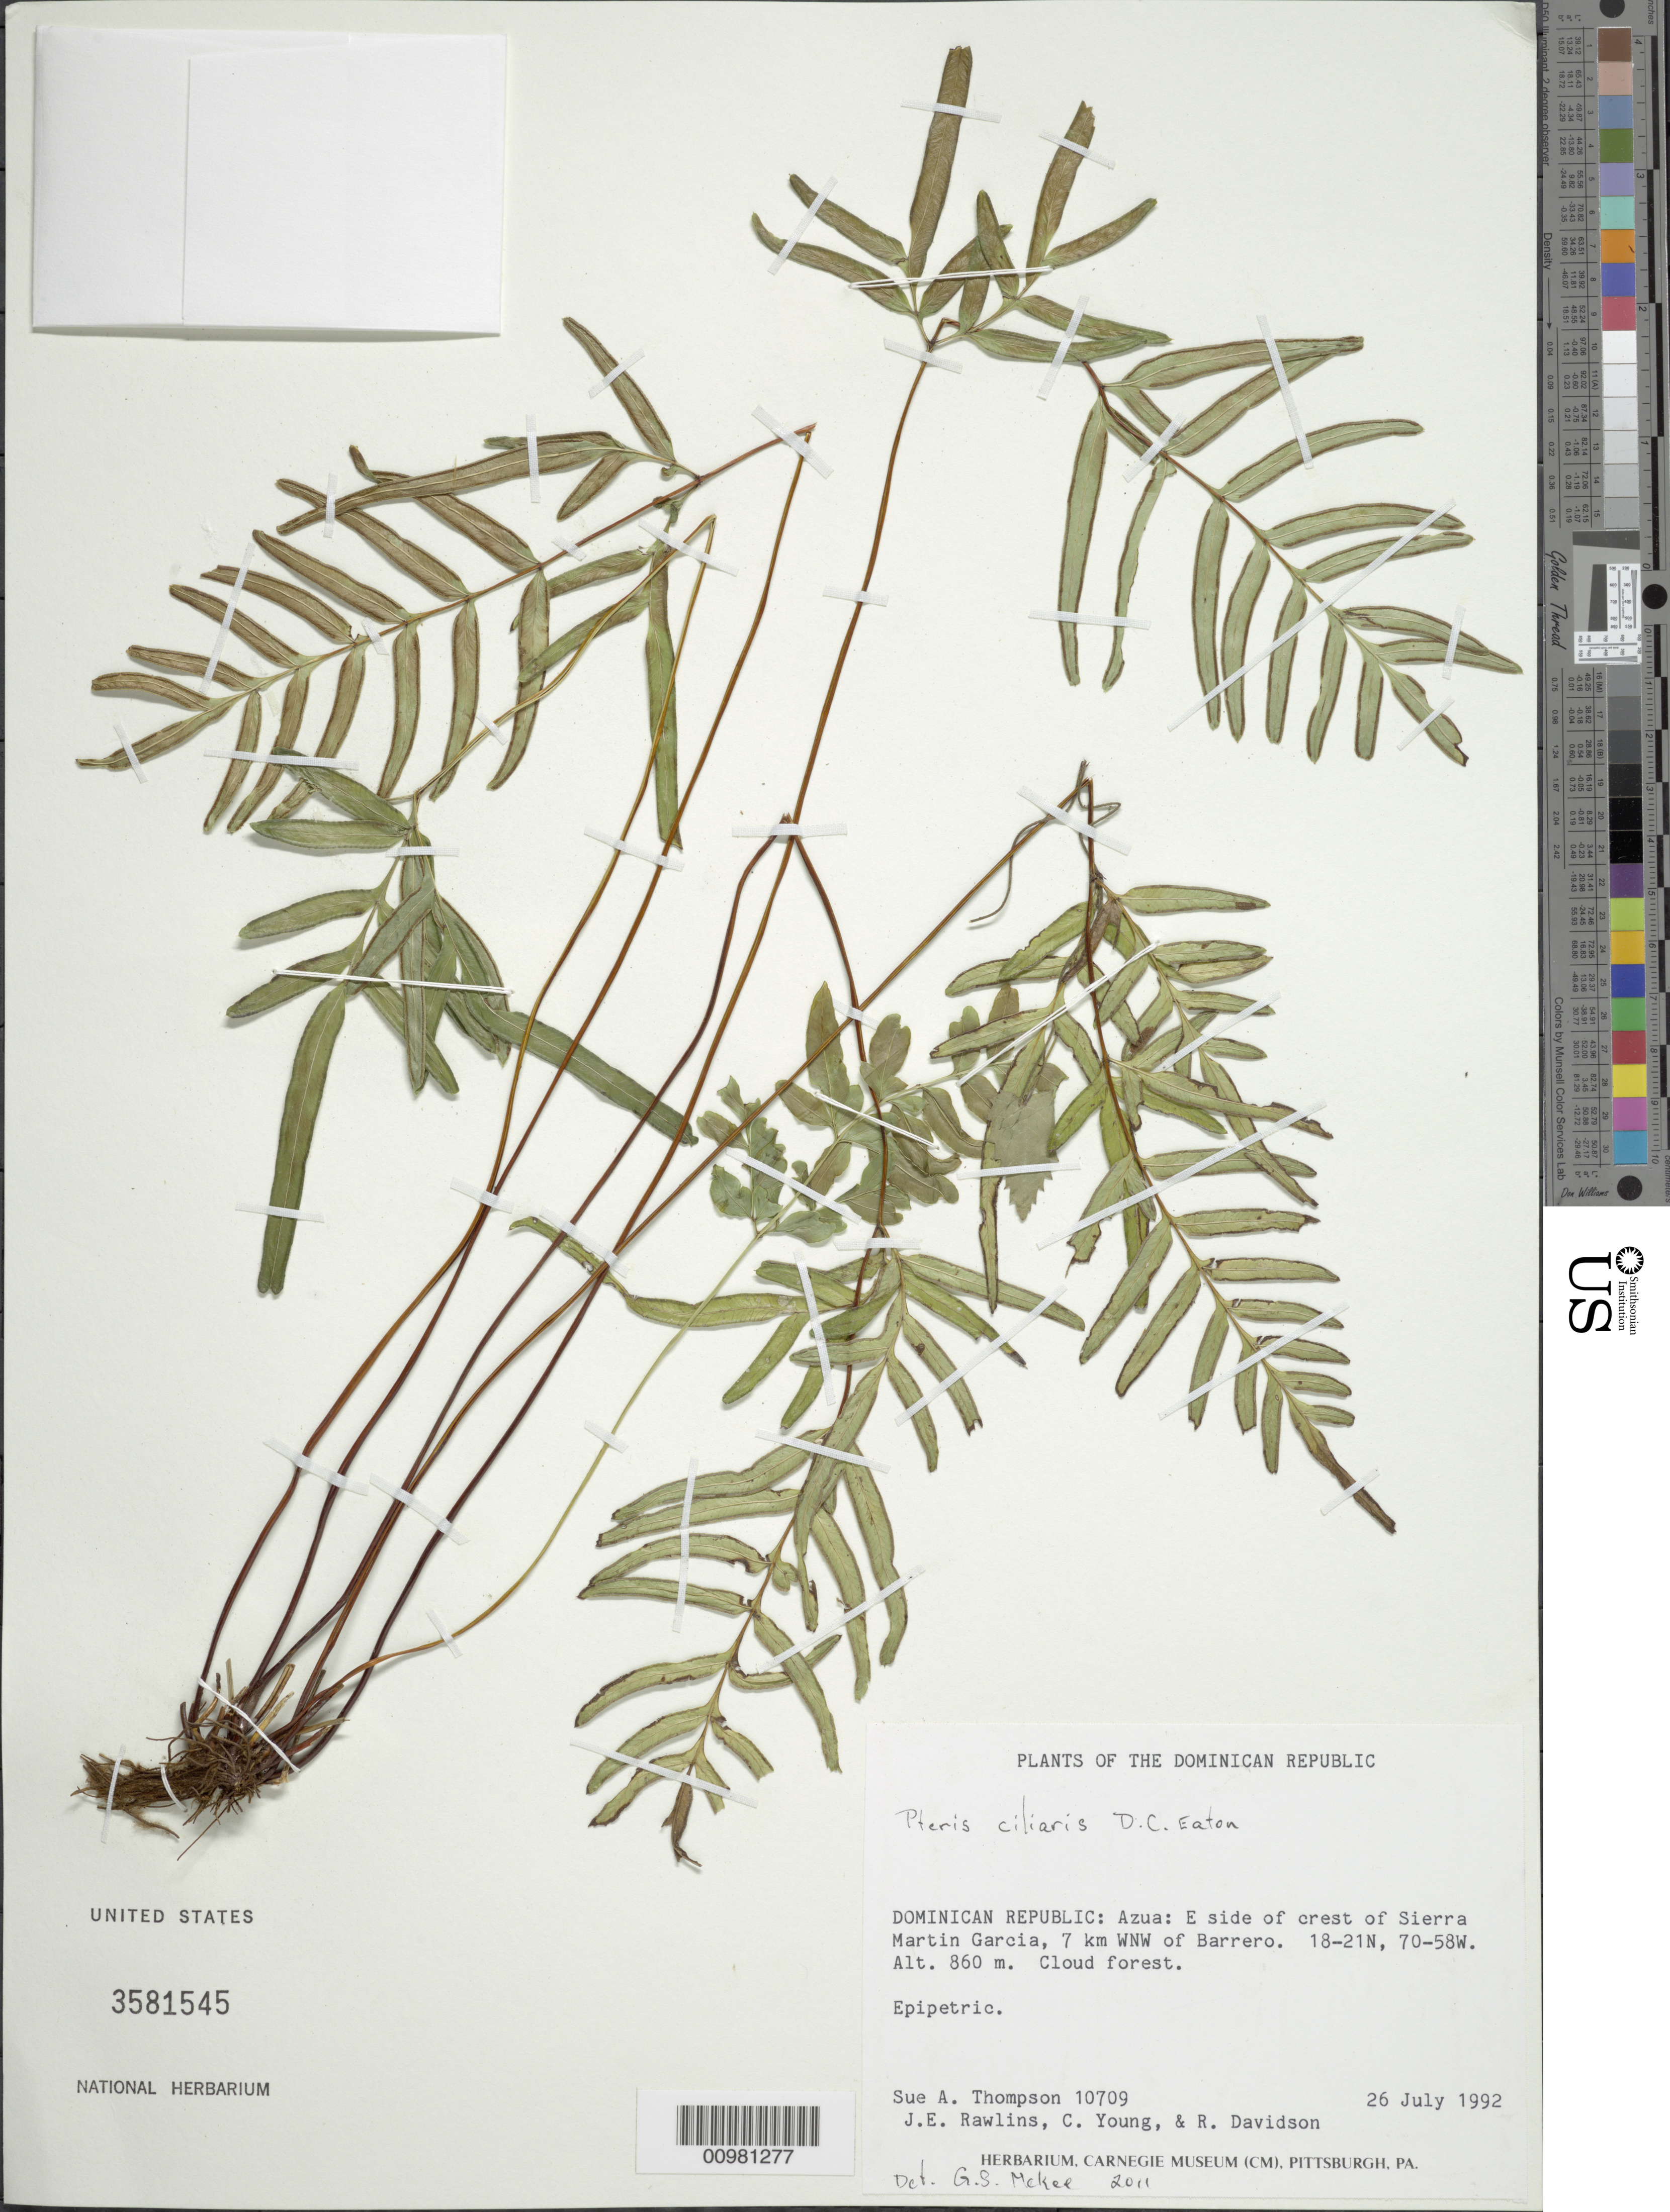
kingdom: Plantae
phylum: Tracheophyta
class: Polypodiopsida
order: Polypodiales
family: Pteridaceae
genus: Pteris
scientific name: Pteris ciliaris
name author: D.C. Eaton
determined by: McKee, G. S., (US), NMNH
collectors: S. A. Thompson, J. Rawlins, C. Young & R. Davidson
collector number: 10709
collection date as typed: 26 Jul 1992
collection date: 1992-07-26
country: Dominican Republic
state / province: Azua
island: Hispaniola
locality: E side of crest of Sierra Martin Garcia, 7 km WNW of Barrero.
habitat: Cloud forest.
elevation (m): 860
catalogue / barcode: US 3581545